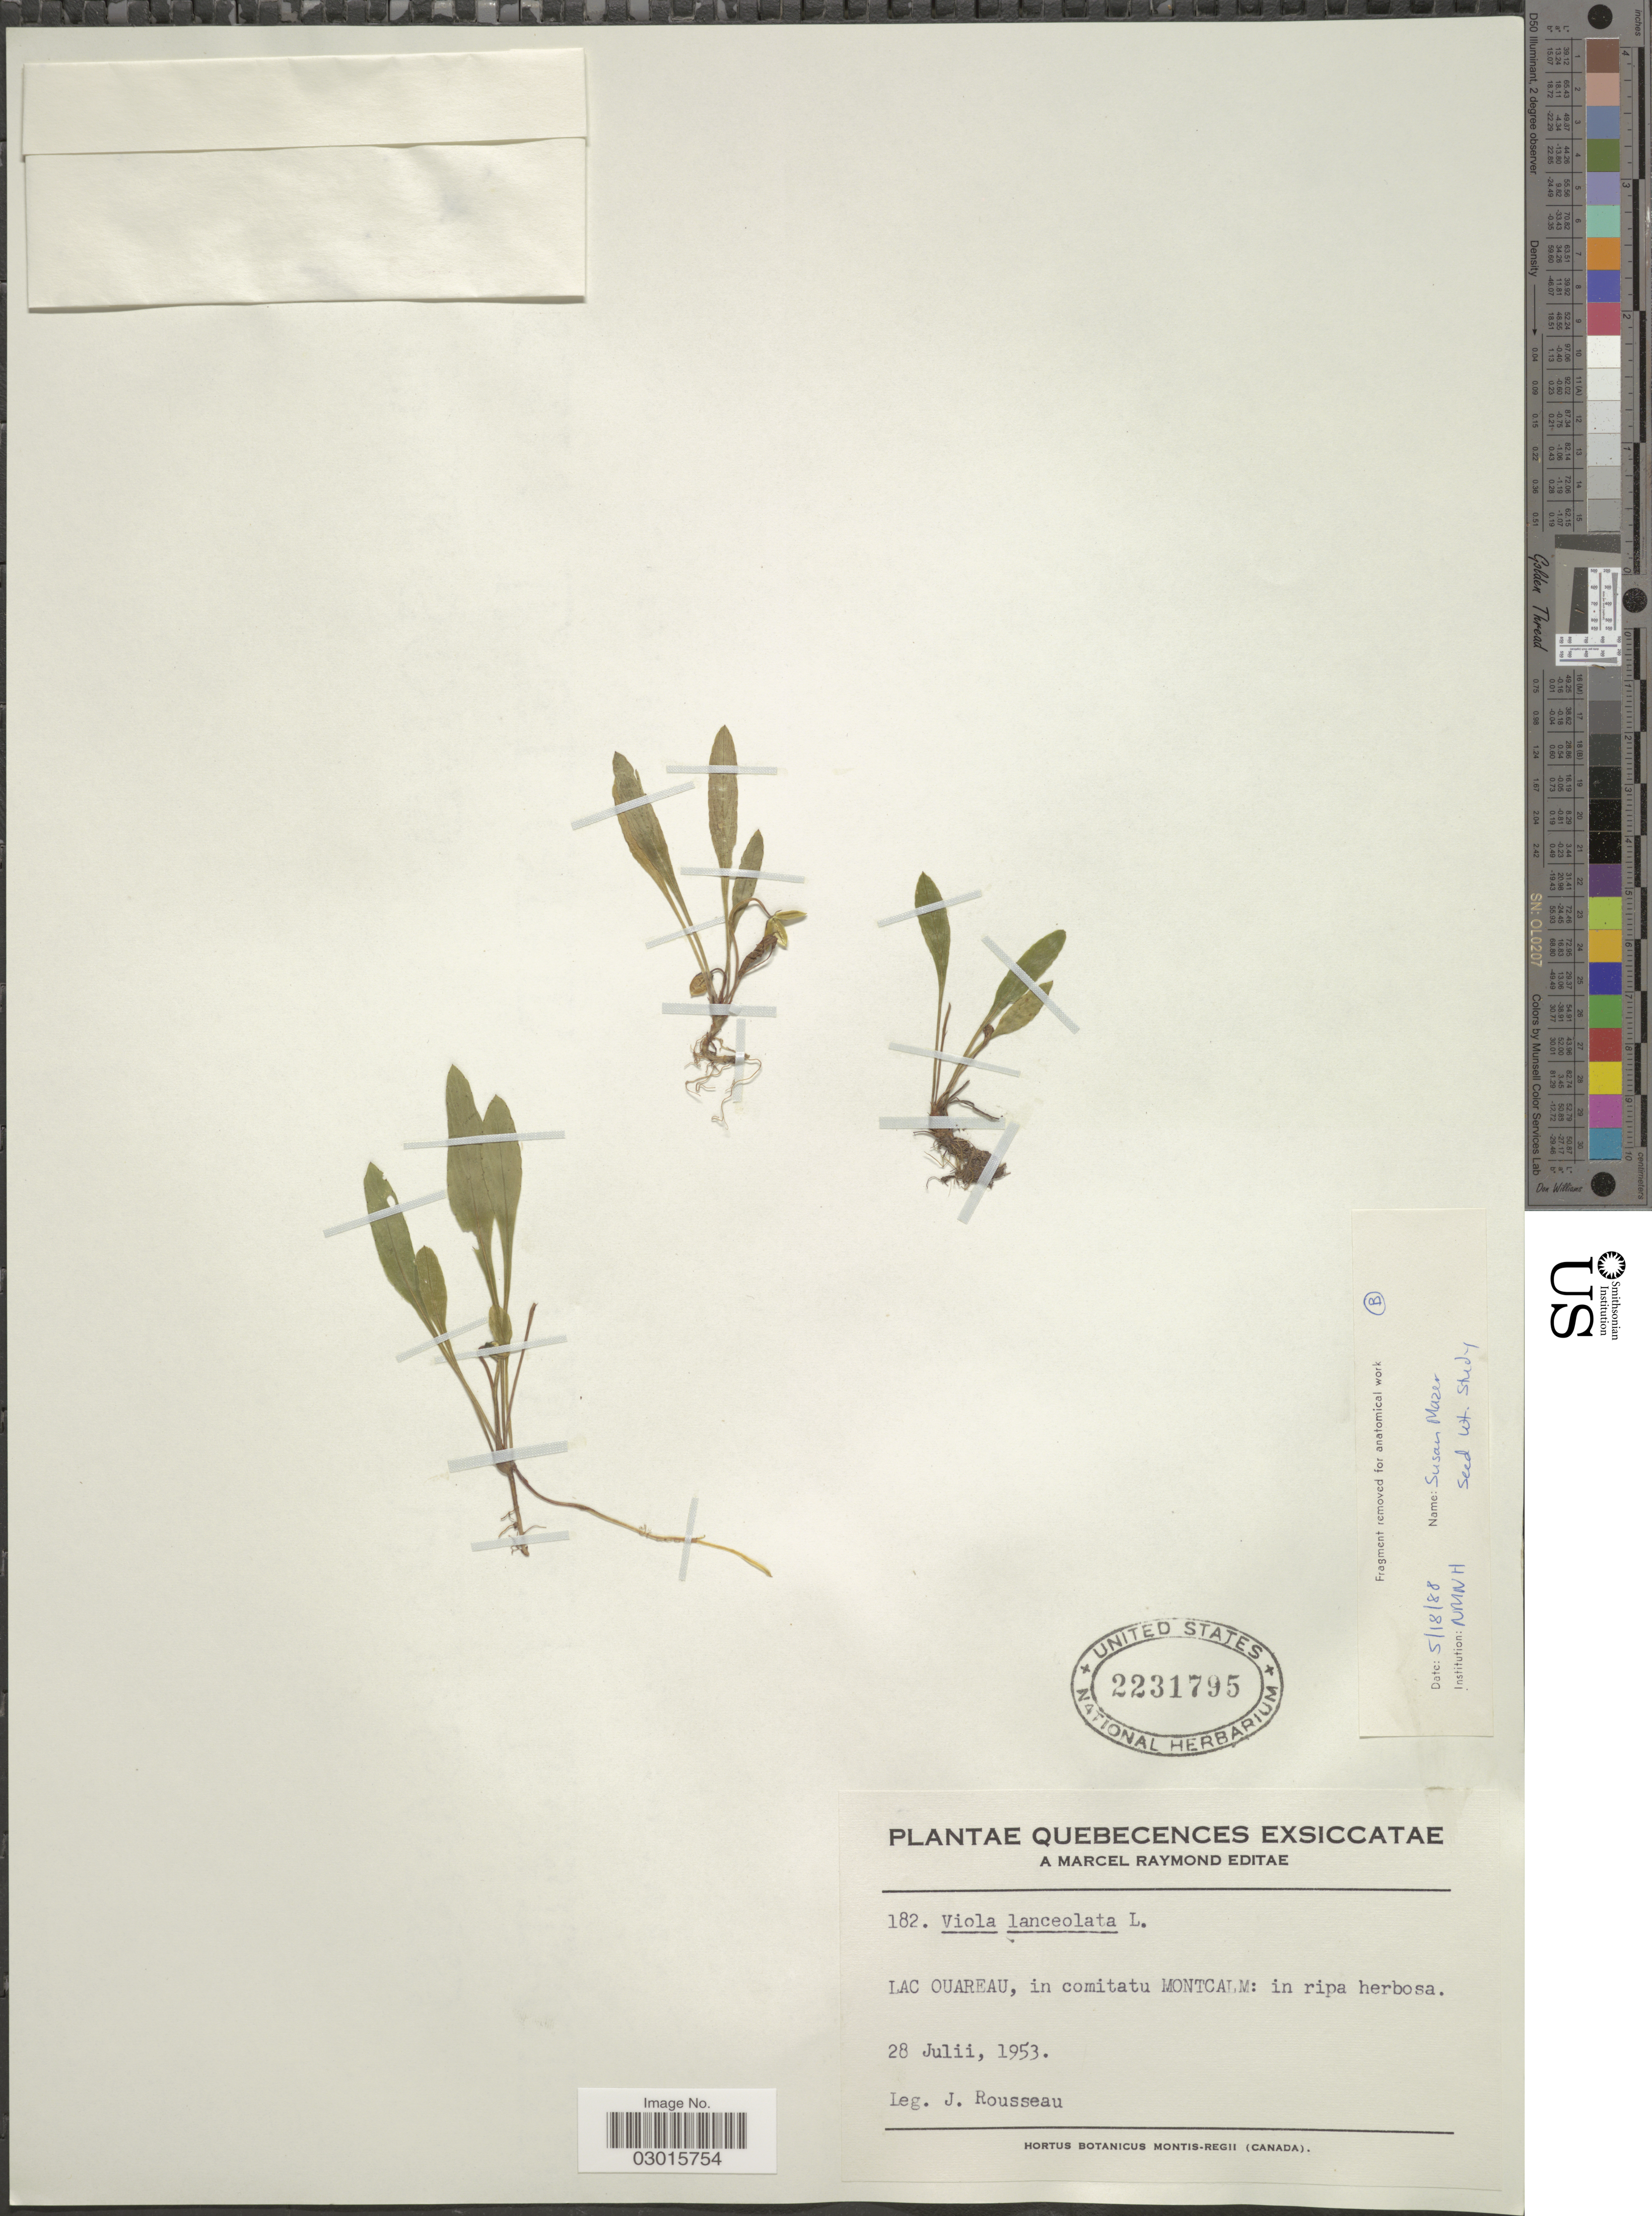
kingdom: Plantae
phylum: Tracheophyta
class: Magnoliopsida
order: Malpighiales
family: Violaceae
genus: Viola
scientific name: Viola lanceolata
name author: L.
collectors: J. Rousseau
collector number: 182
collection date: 1953-07-28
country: Canada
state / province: Quebec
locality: Lac Ouareau, in comitatu Montcalm: in ripa herbosa.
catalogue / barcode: US 2231795